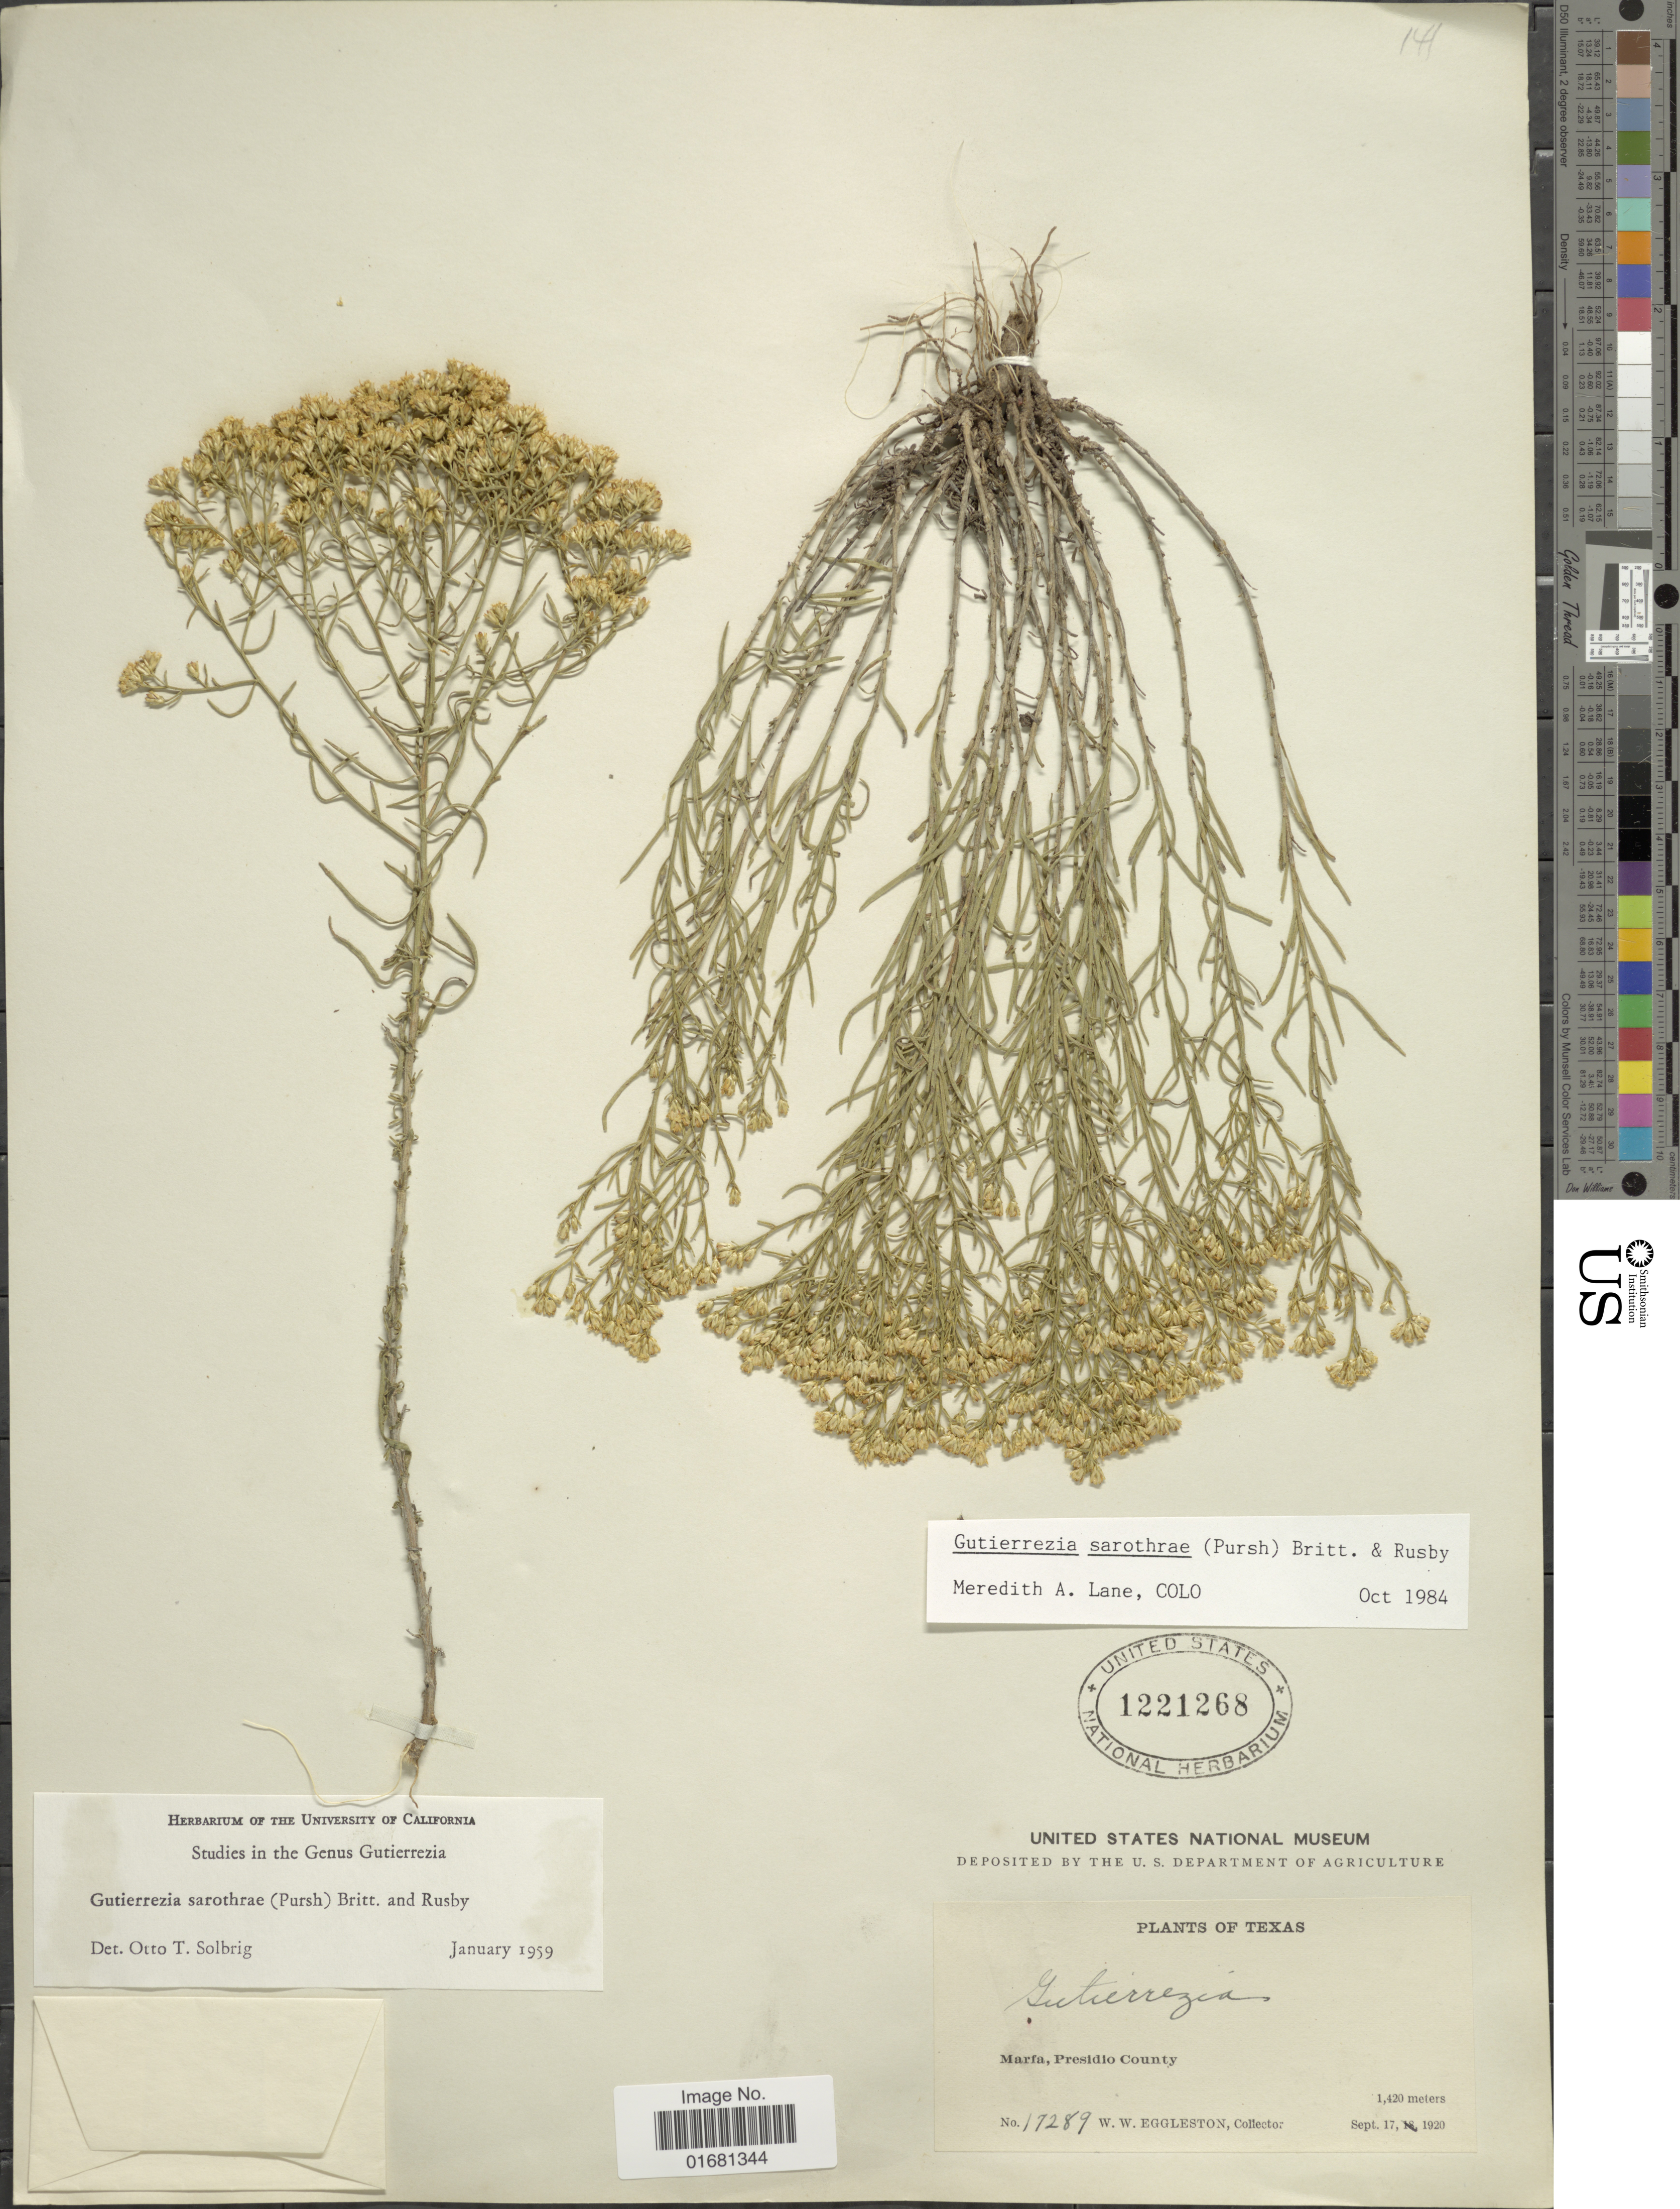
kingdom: Plantae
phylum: Tracheophyta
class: Magnoliopsida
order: Asterales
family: Asteraceae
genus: Gutierrezia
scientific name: Gutierrezia sarothrae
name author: (Pursh) Britton & Rusby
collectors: W. W. Eggleston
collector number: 17289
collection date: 1920-09-17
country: United States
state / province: Texas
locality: Texas. Marfa, Presidio County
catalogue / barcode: US 1221268